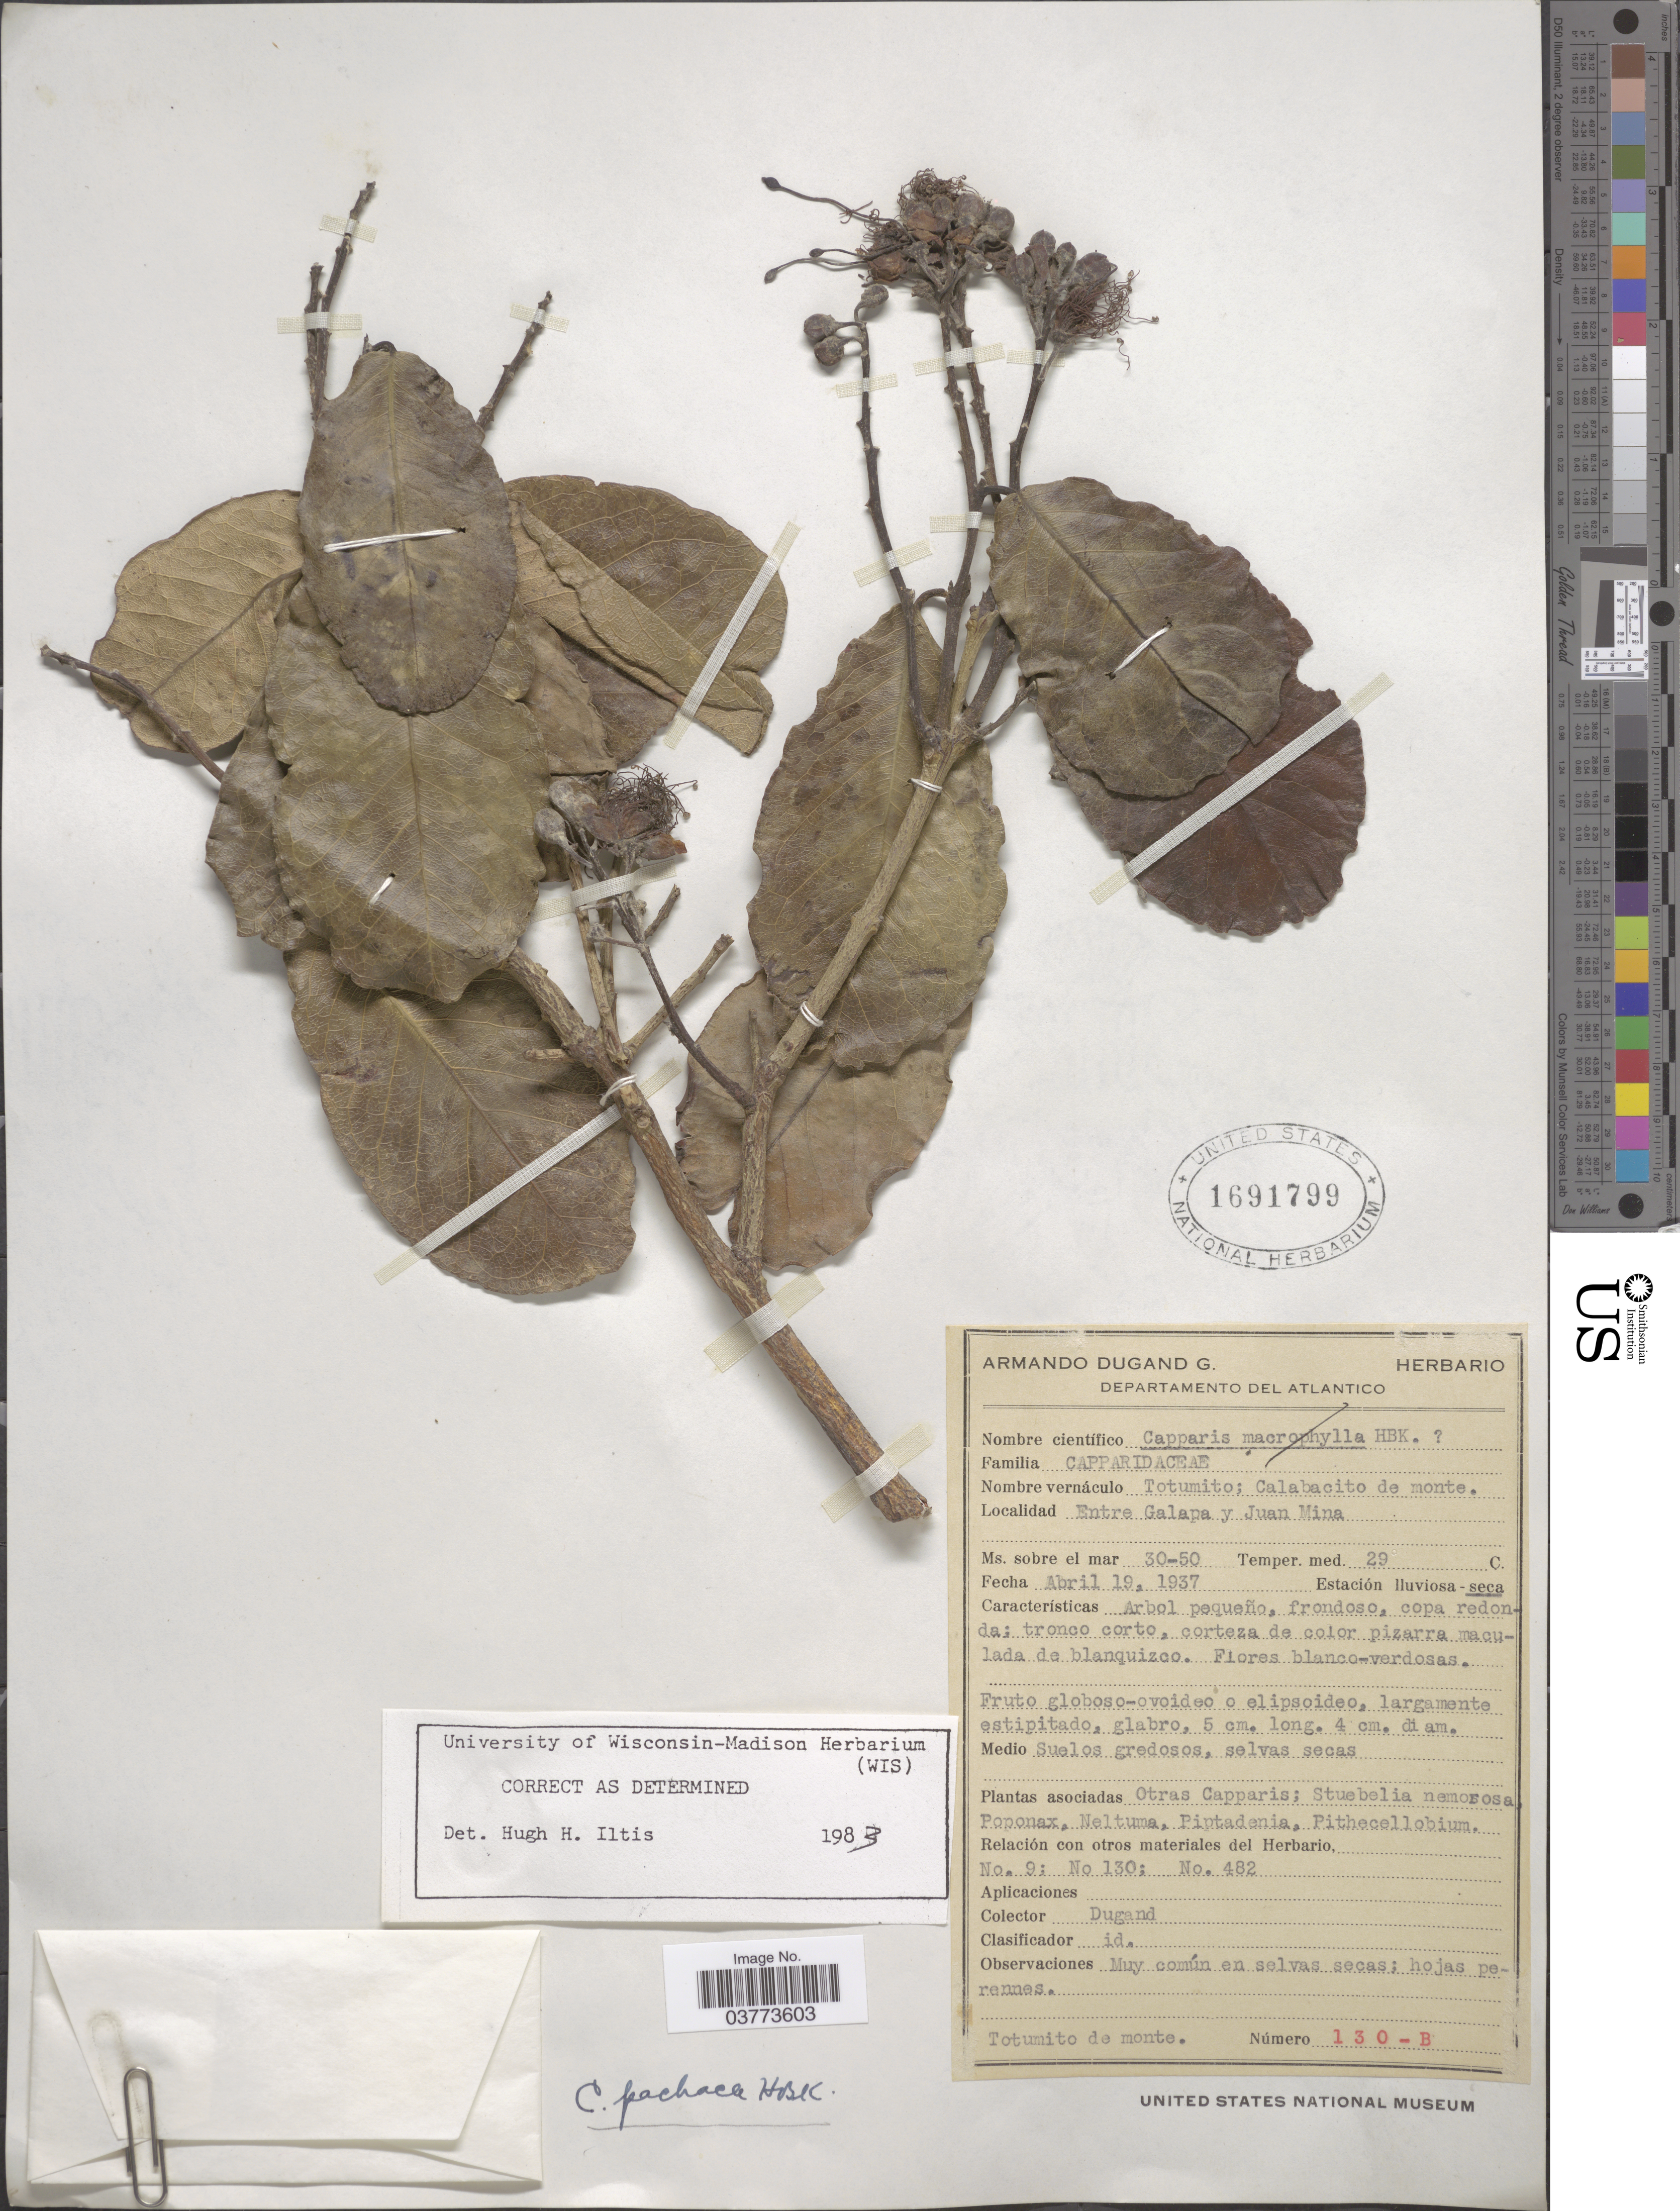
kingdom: Plantae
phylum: Tracheophyta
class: Magnoliopsida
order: Brassicales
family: Capparaceae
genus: Neocapparis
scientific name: Neocapparis pachaca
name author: (Kunth) Cornejo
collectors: A. Dugand G.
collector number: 130-B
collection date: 1937-04-19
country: Colombia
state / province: Atlántico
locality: Departamento del Atlantico. Entre Galapa y Juan Mina.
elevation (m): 30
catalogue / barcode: US 1691799